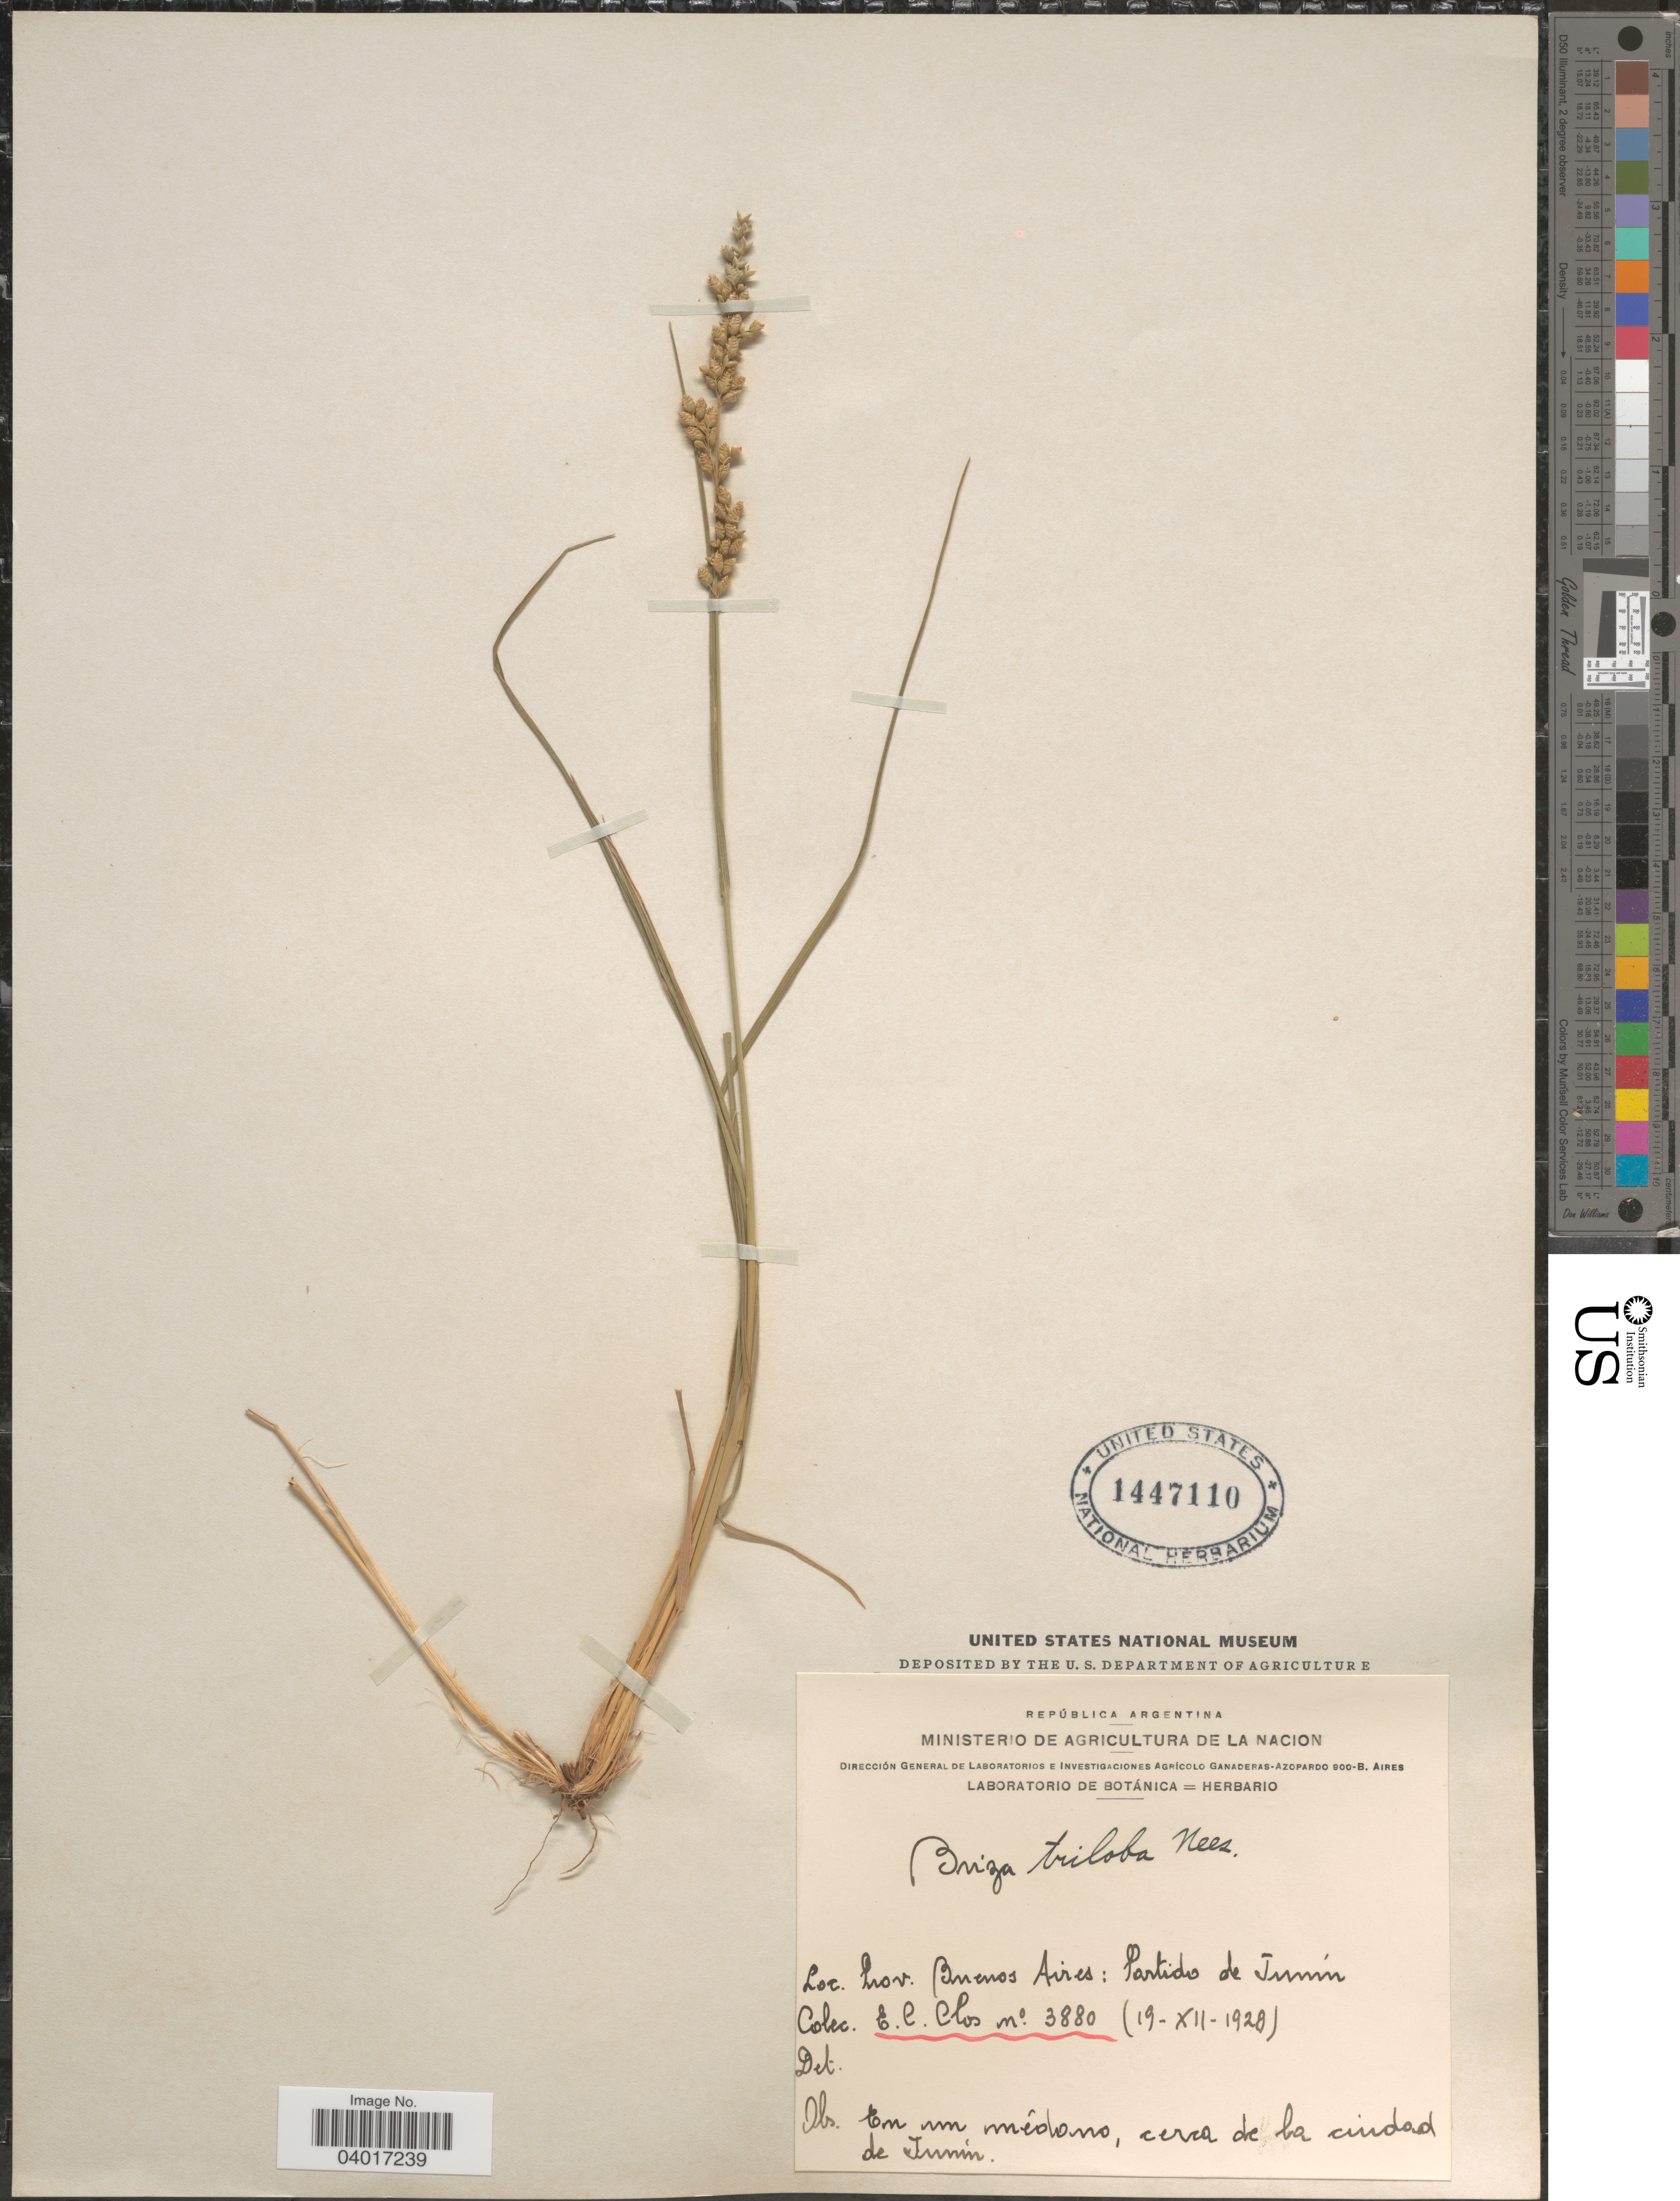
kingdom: Plantae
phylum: Tracheophyta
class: Liliopsida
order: Poales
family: Poaceae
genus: Chascolytrum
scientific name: Chascolytrum subaristatum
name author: (Lam.) Desv.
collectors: E. Clos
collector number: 3880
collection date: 1928-12-19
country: Argentina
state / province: Buenos Aires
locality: Partido de Junín. Cerca de la cuidad de Junín.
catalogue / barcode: US 1447110